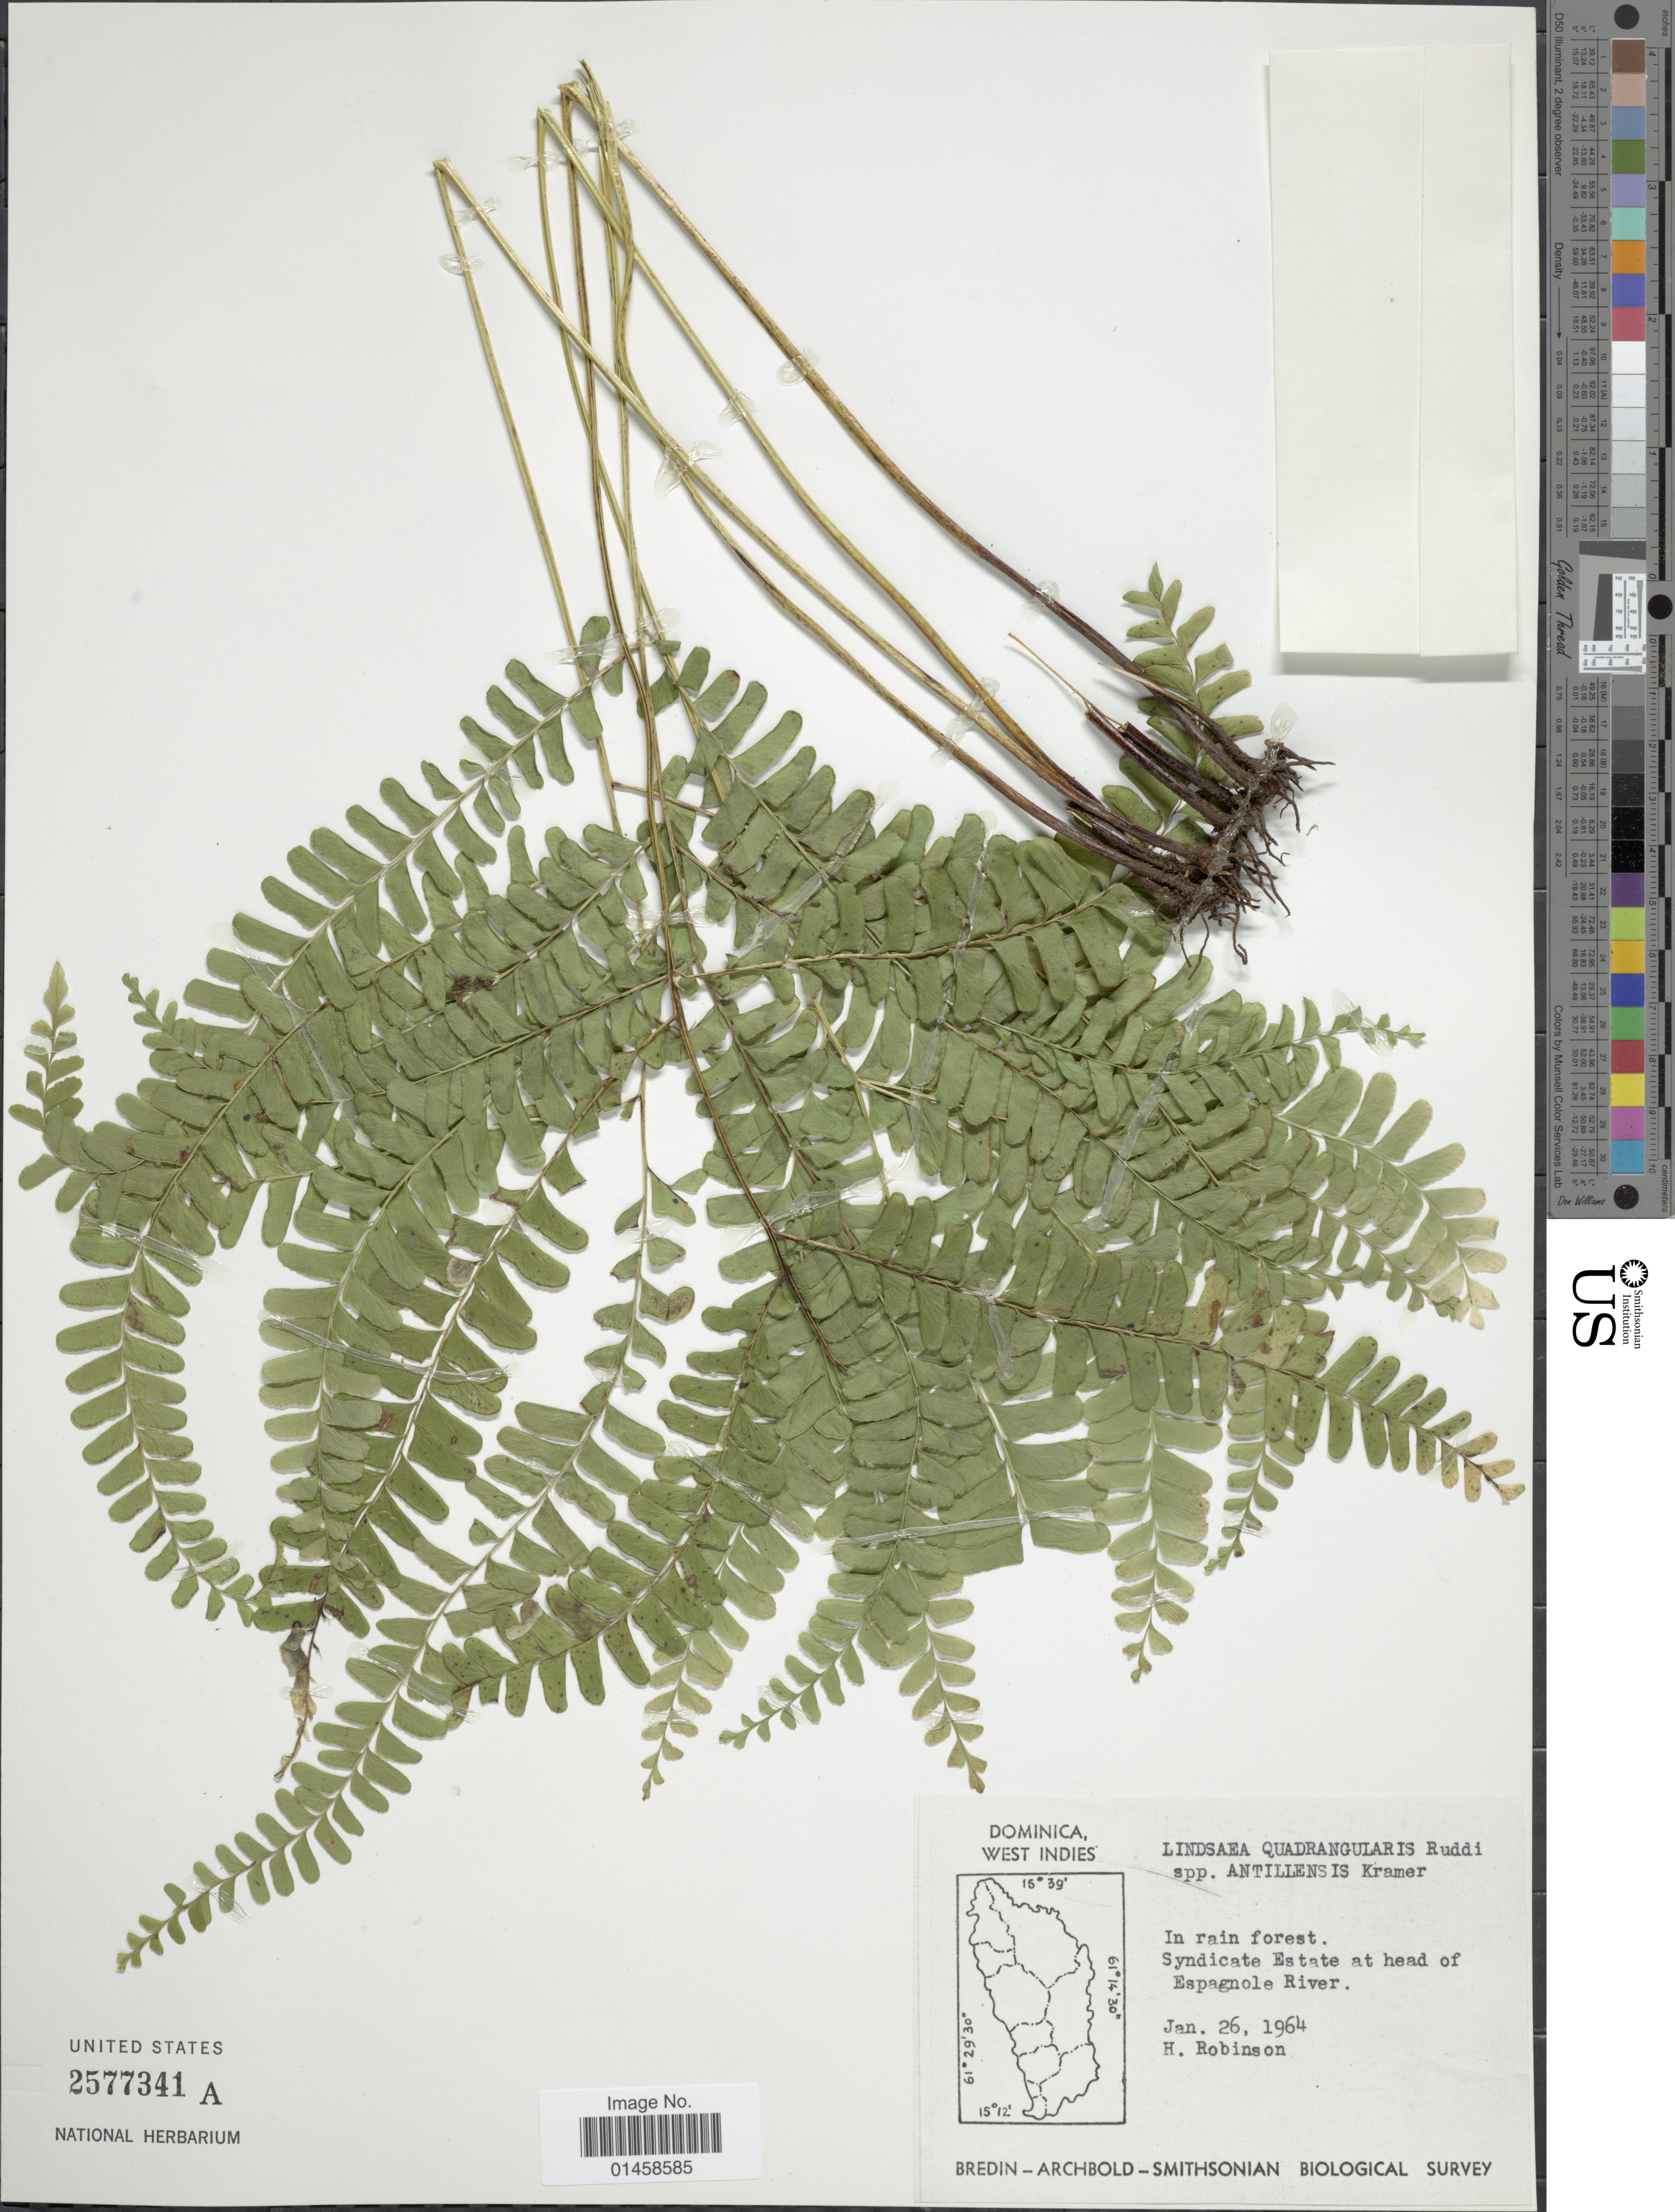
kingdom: Plantae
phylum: Tracheophyta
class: Polypodiopsida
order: Polypodiales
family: Lindsaeaceae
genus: Lindsaea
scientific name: Lindsaea quadrangularis subsp. antillensis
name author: K.U. Kramer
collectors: H. Robinson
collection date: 1964-01-26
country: Dominica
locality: In rain forest, Syndicate Estate at head of Espagnole River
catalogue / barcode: US 2577341A